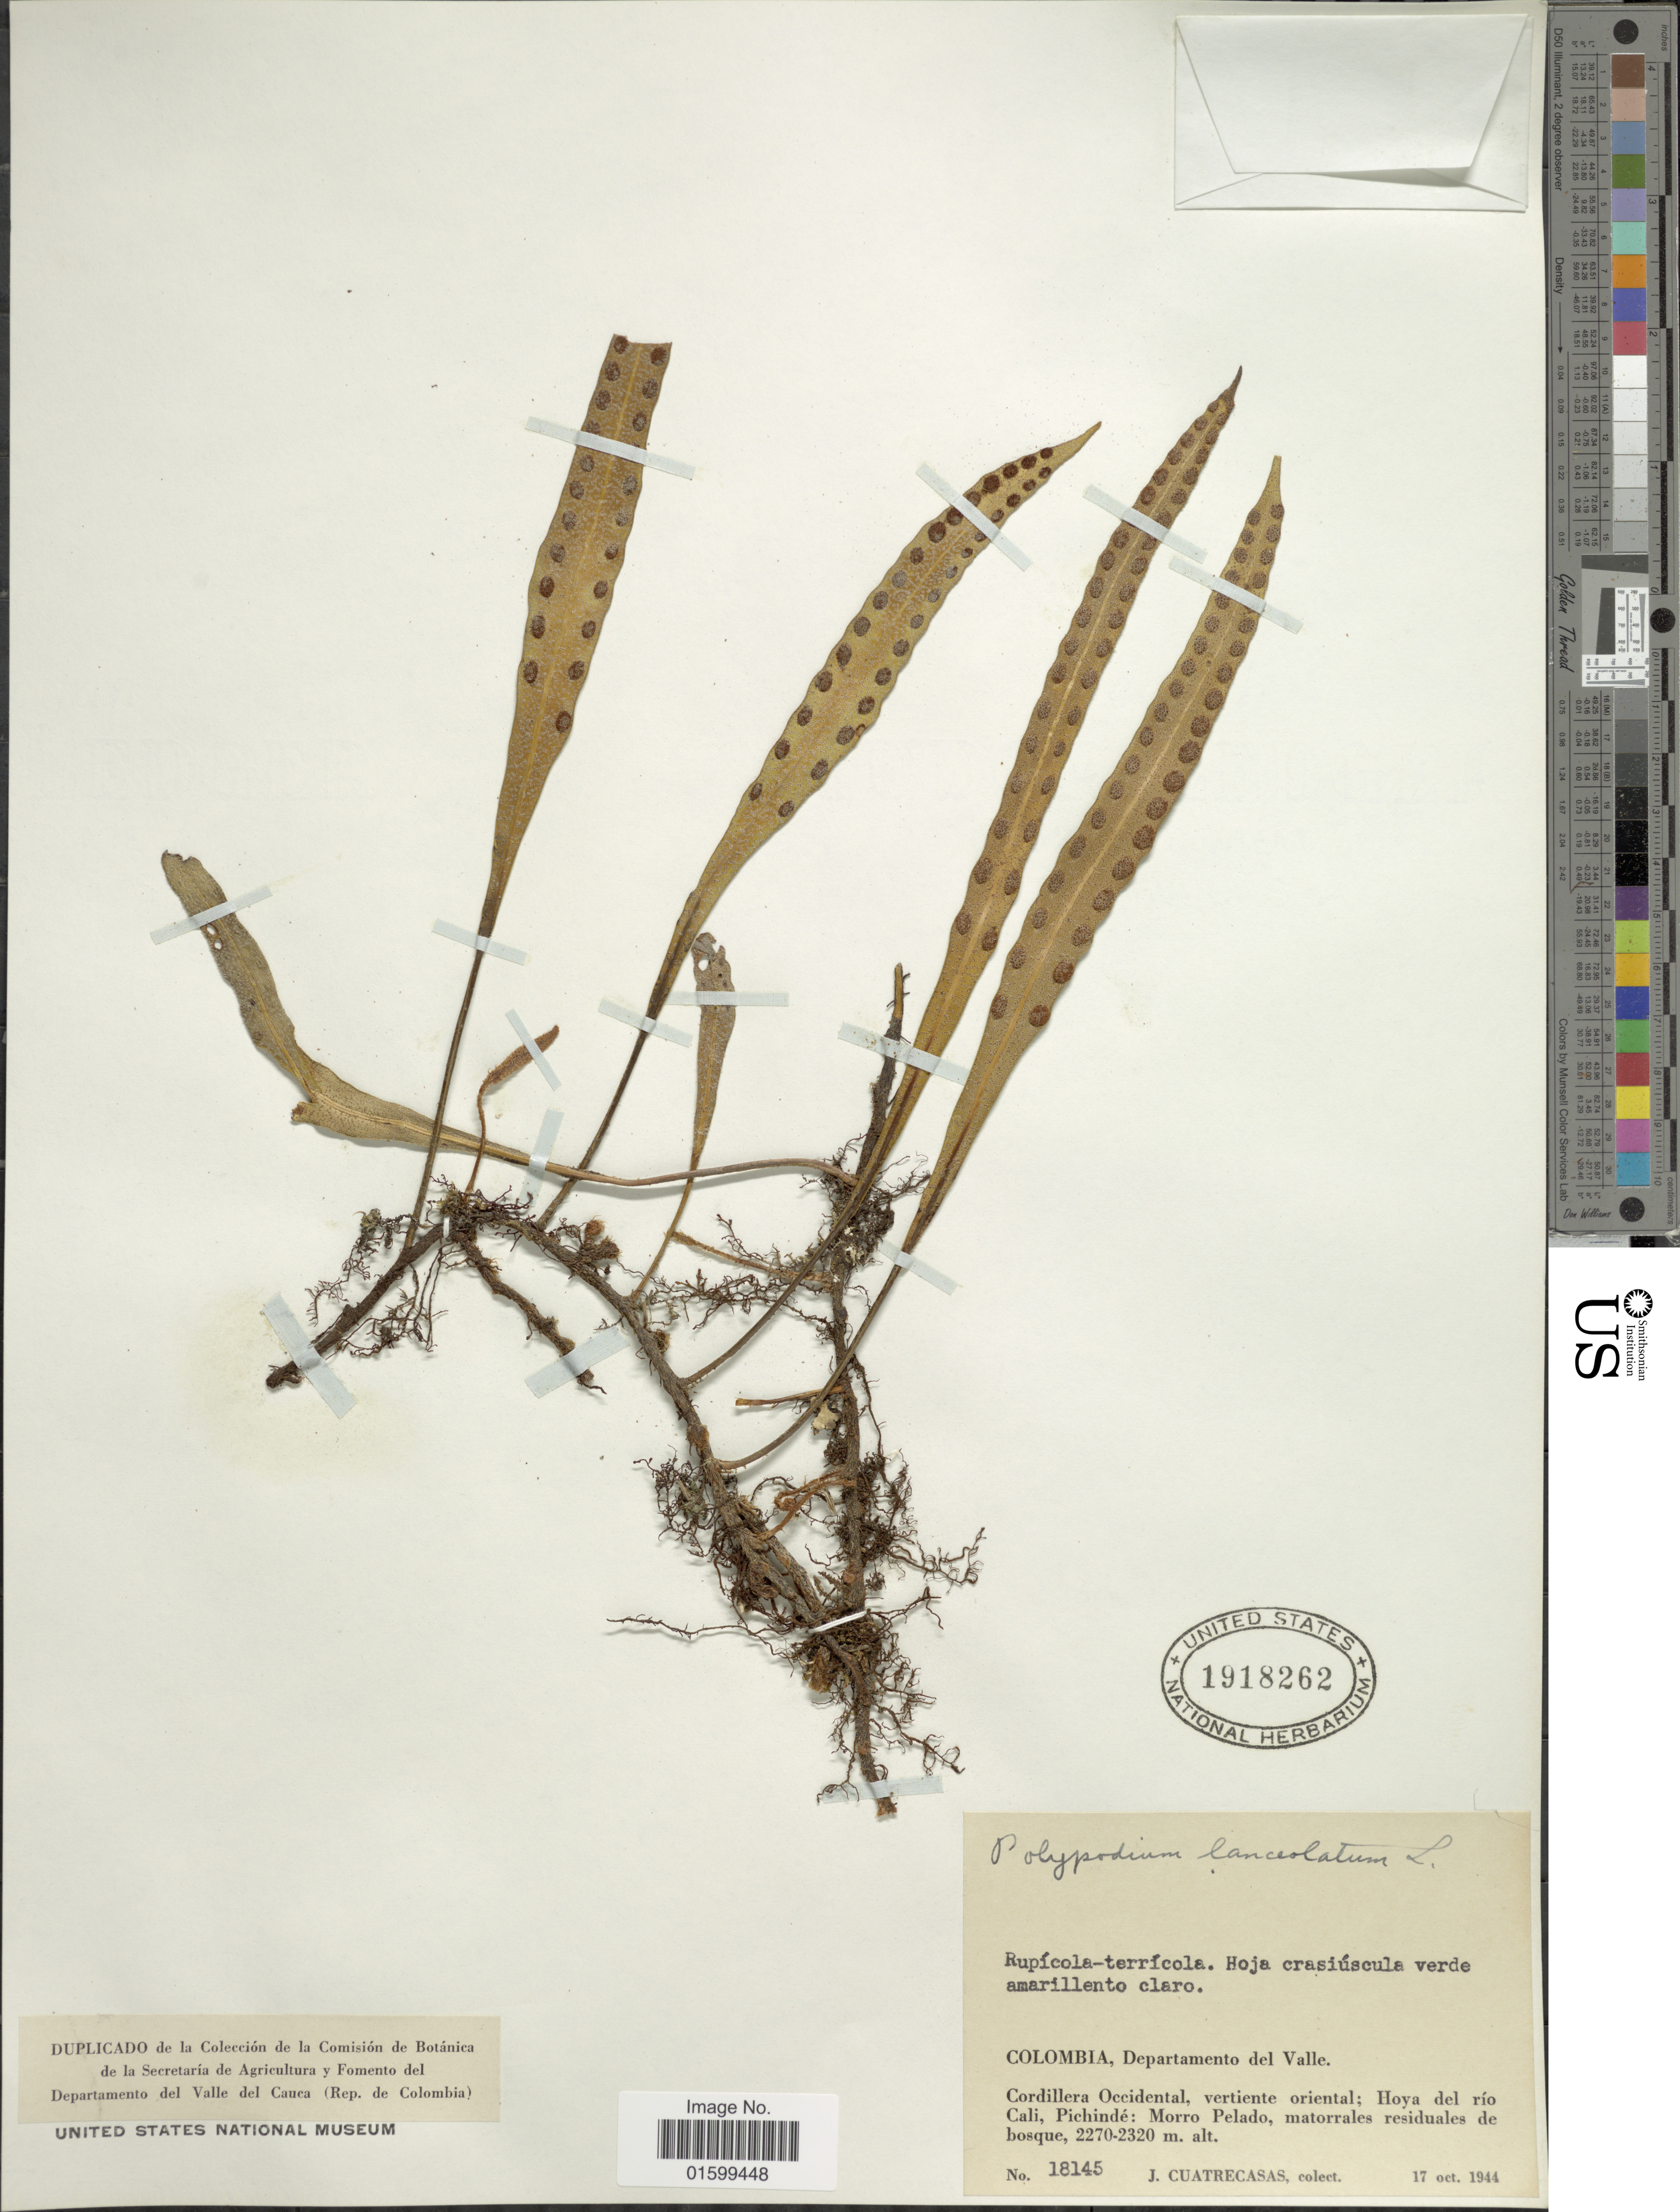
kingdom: Plantae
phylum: Tracheophyta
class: Polypodiopsida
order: Polypodiales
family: Polypodiaceae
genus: Pleopeltis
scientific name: Pleopeltis macrocarpa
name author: (Bory ex Willd.) Kaulf.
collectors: J. Cuatrecasas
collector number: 18145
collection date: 1944-10-17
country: Colombia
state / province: Valle del Cauca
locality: Departamento del Valle, Cordillera Occidental, vertiente oriental; Hoya del río Cali, Pichindé: Morro Pelado, matorrales residuales de bosque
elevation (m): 2270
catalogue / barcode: US 1918262